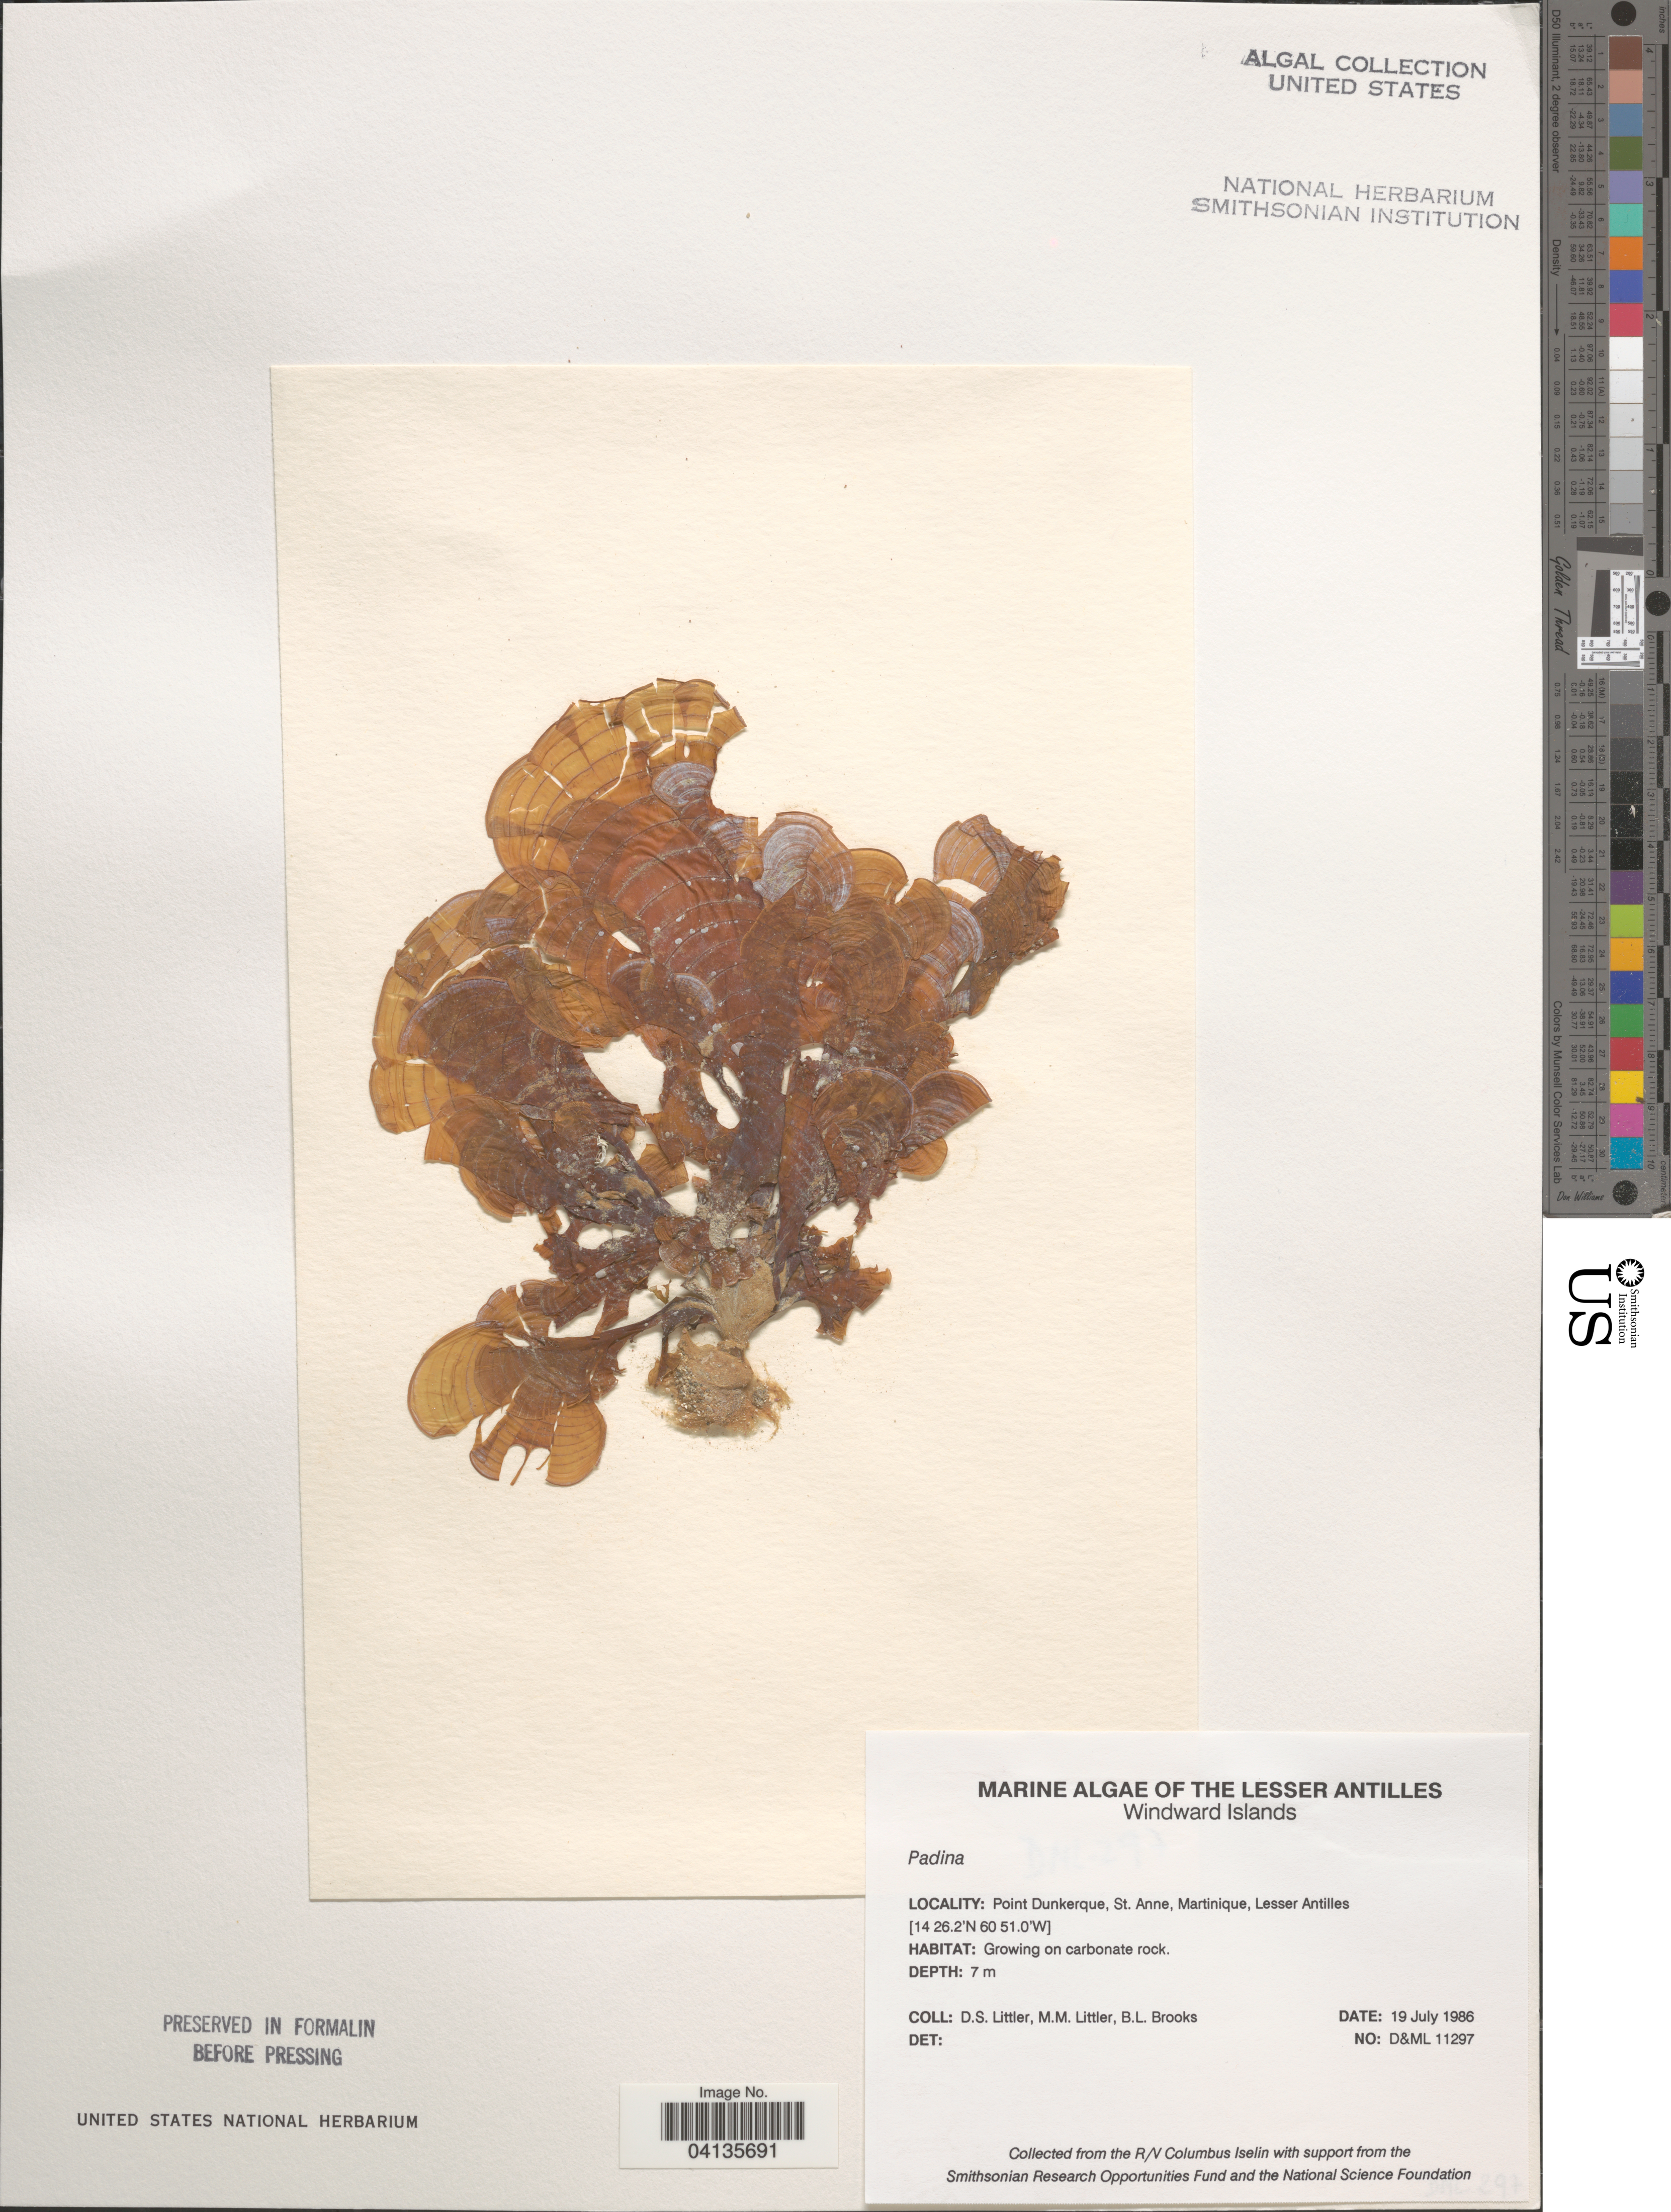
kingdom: Chromista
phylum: Ochrophyta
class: Phaeophyceae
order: Dictyotales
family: Dictyotaceae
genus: Padina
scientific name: Padina sp.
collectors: D. S. Littler & B. Brooks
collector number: D&ML11297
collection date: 1986-07-19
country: Martinique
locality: Windward Islands. Point Dunkerque, St. Anne, Lesser Antilles.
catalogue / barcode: US 238707